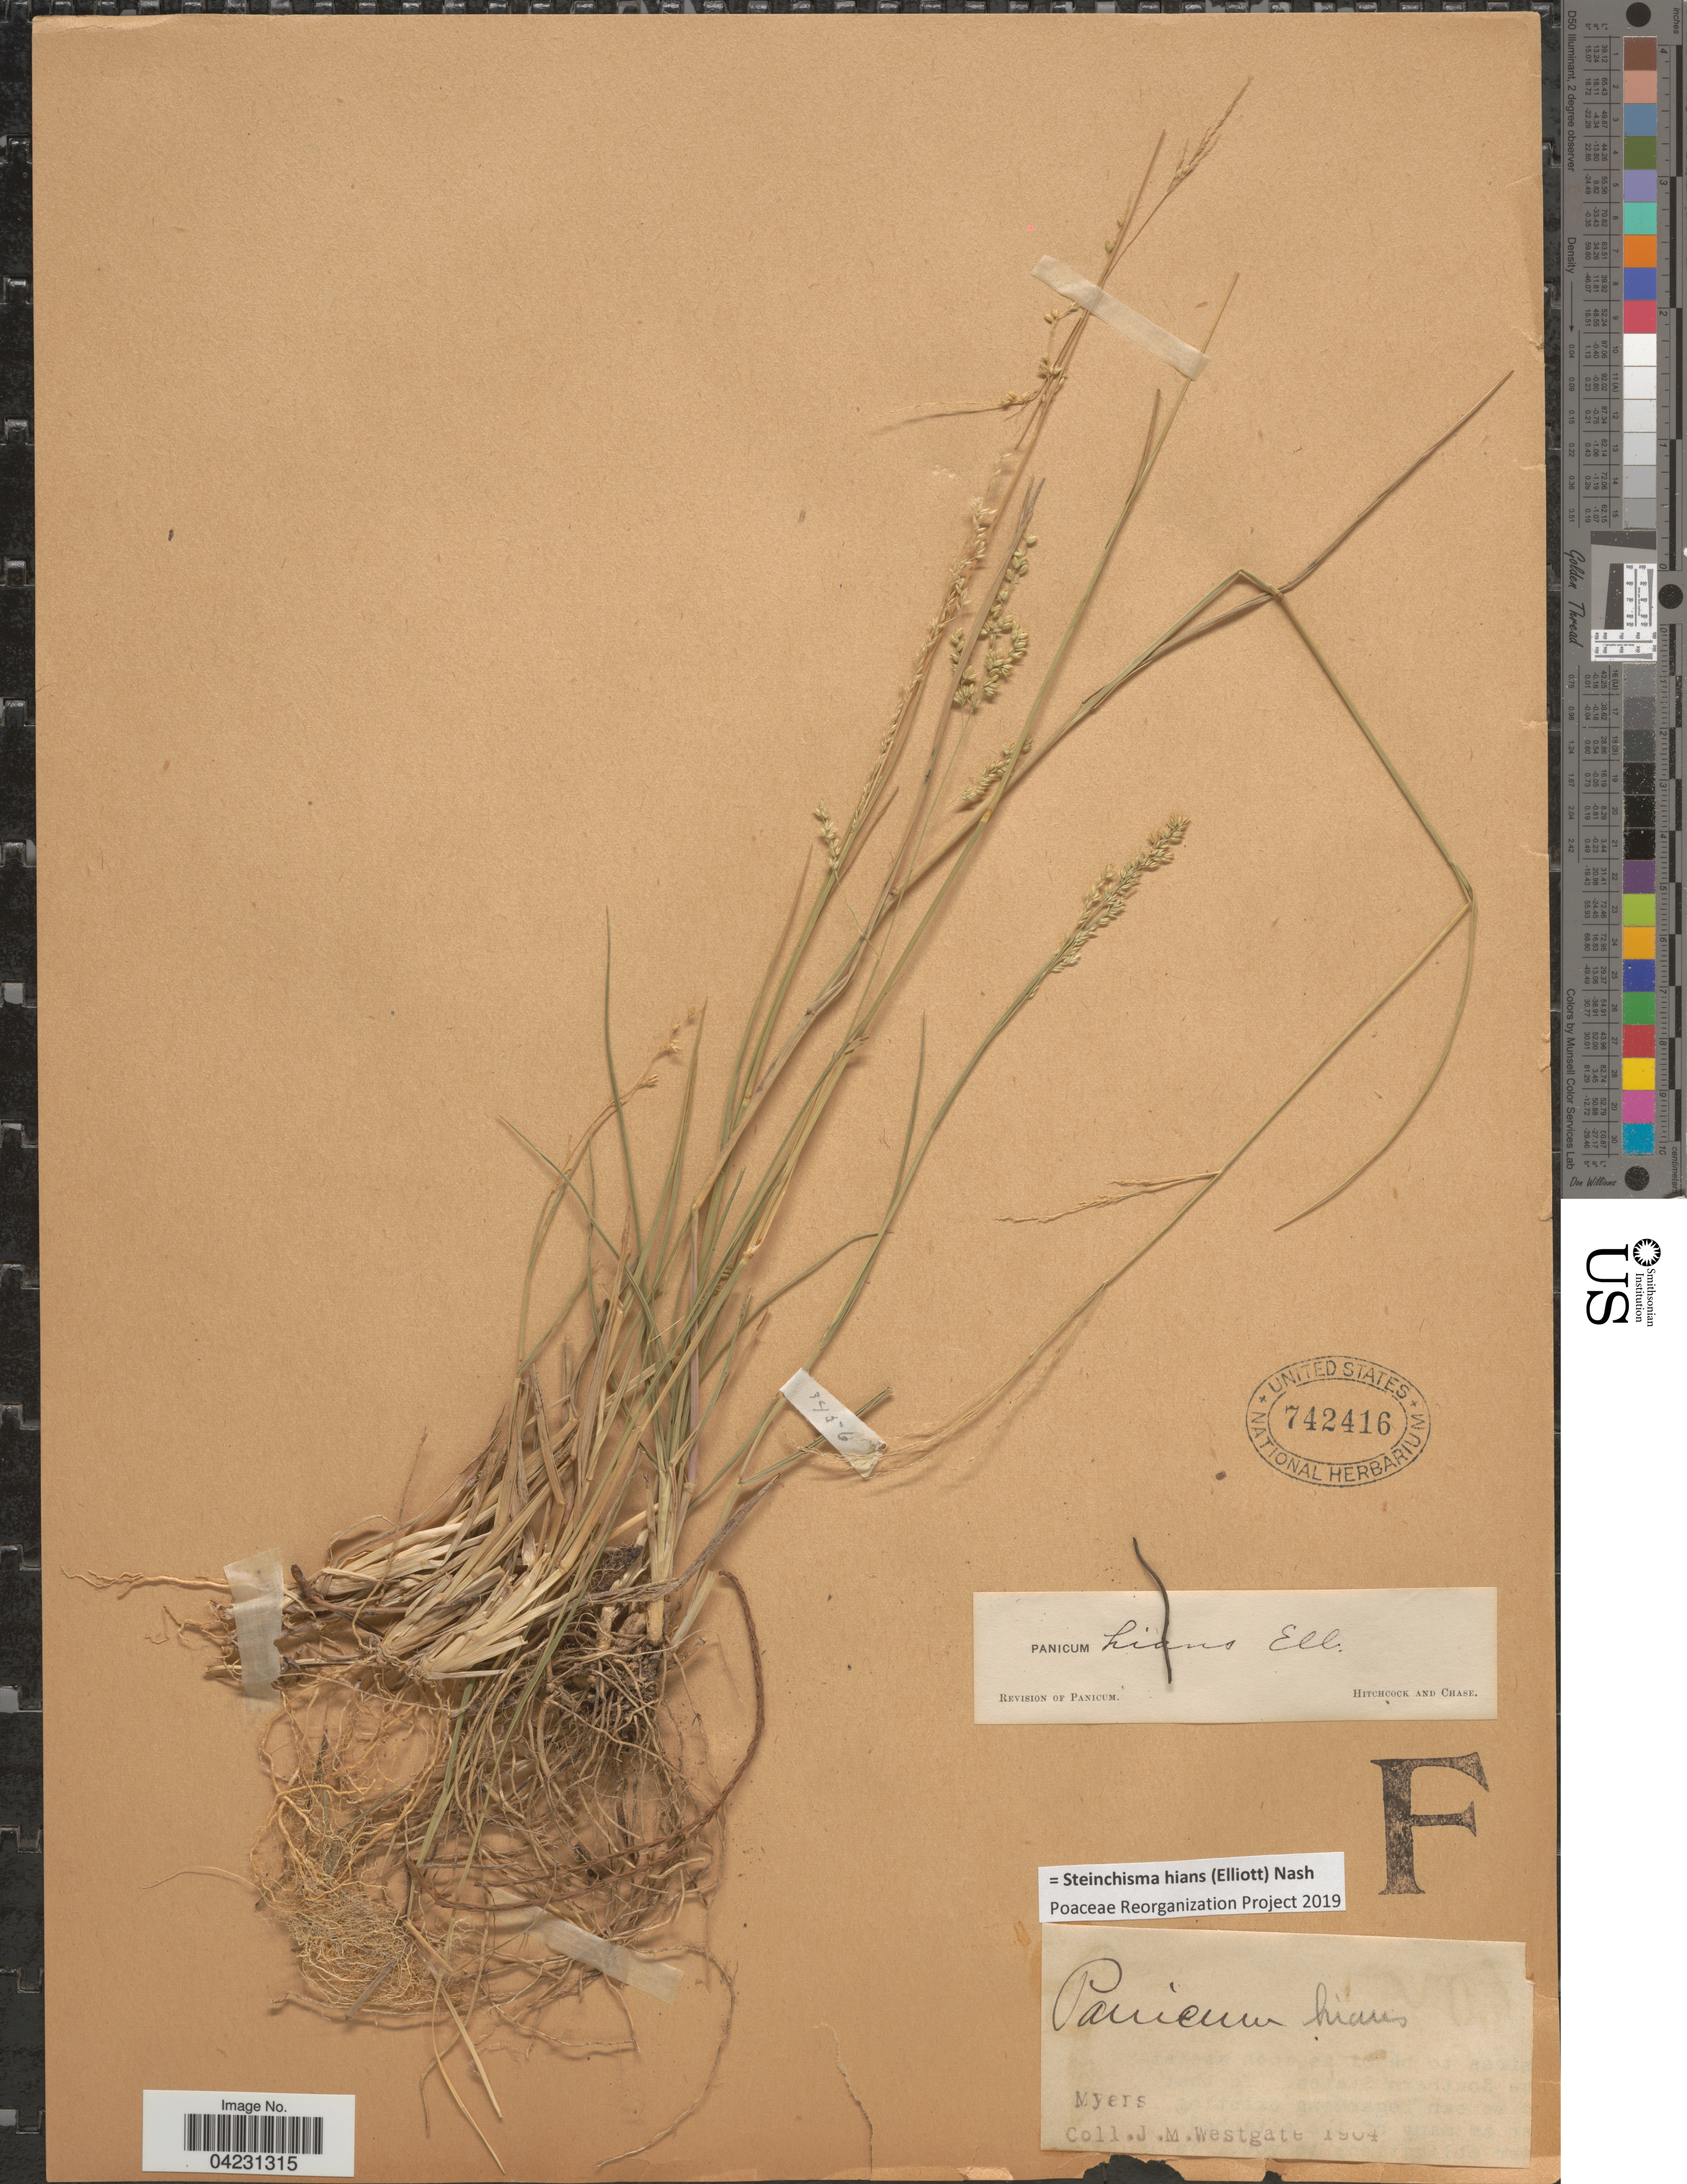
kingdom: Plantae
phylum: Tracheophyta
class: Liliopsida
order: Poales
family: Poaceae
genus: Steinchisma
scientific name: Steinchisma hians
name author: (Elliott) Nash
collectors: J. Westgate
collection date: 1904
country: United States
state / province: Florida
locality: Myers.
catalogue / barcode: US 742416